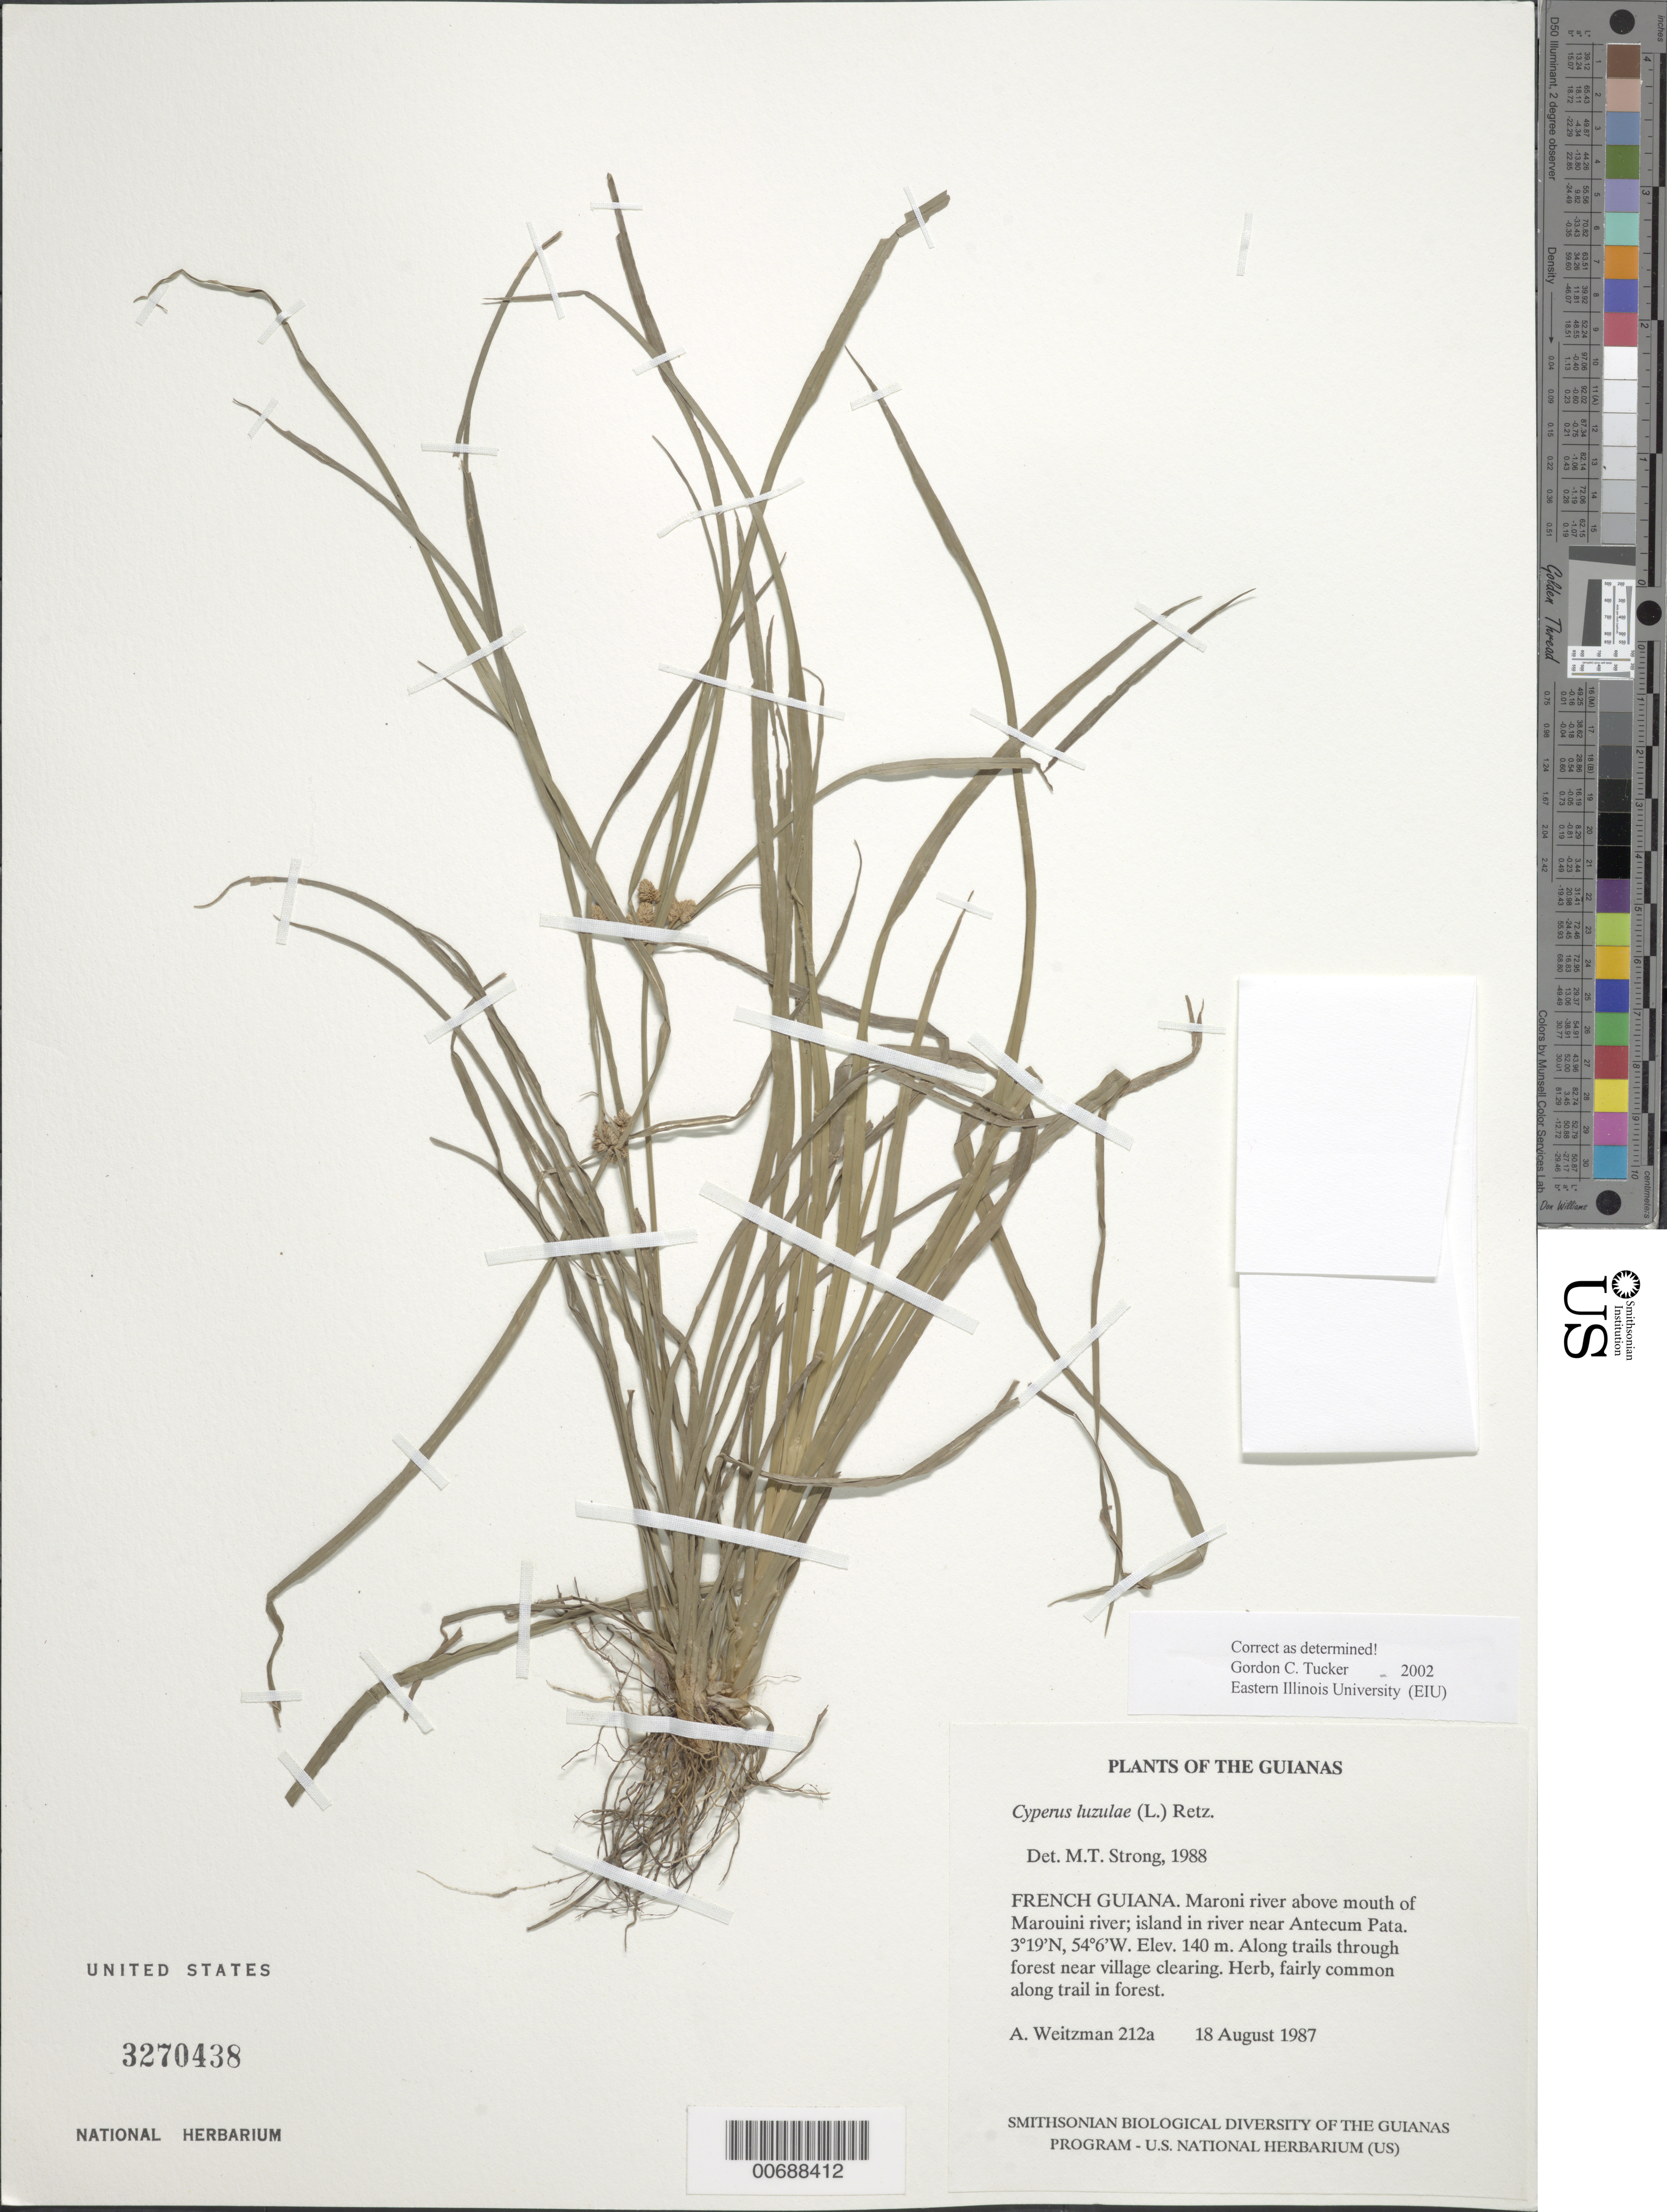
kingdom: Plantae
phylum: Tracheophyta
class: Liliopsida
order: Poales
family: Cyperaceae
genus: Cyperus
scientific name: Cyperus luzulae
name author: (L.) Rottb. ex Retz.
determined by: Tucker, G. C.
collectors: A. L. Weitzman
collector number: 212 a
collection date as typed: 18 August 1987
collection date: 1987-08-18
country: French Guiana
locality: Maroni river, above mouth of Marouini river; island in river near Antecum Pata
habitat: Along trails through forest near village clearing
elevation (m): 140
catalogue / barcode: US 3270438